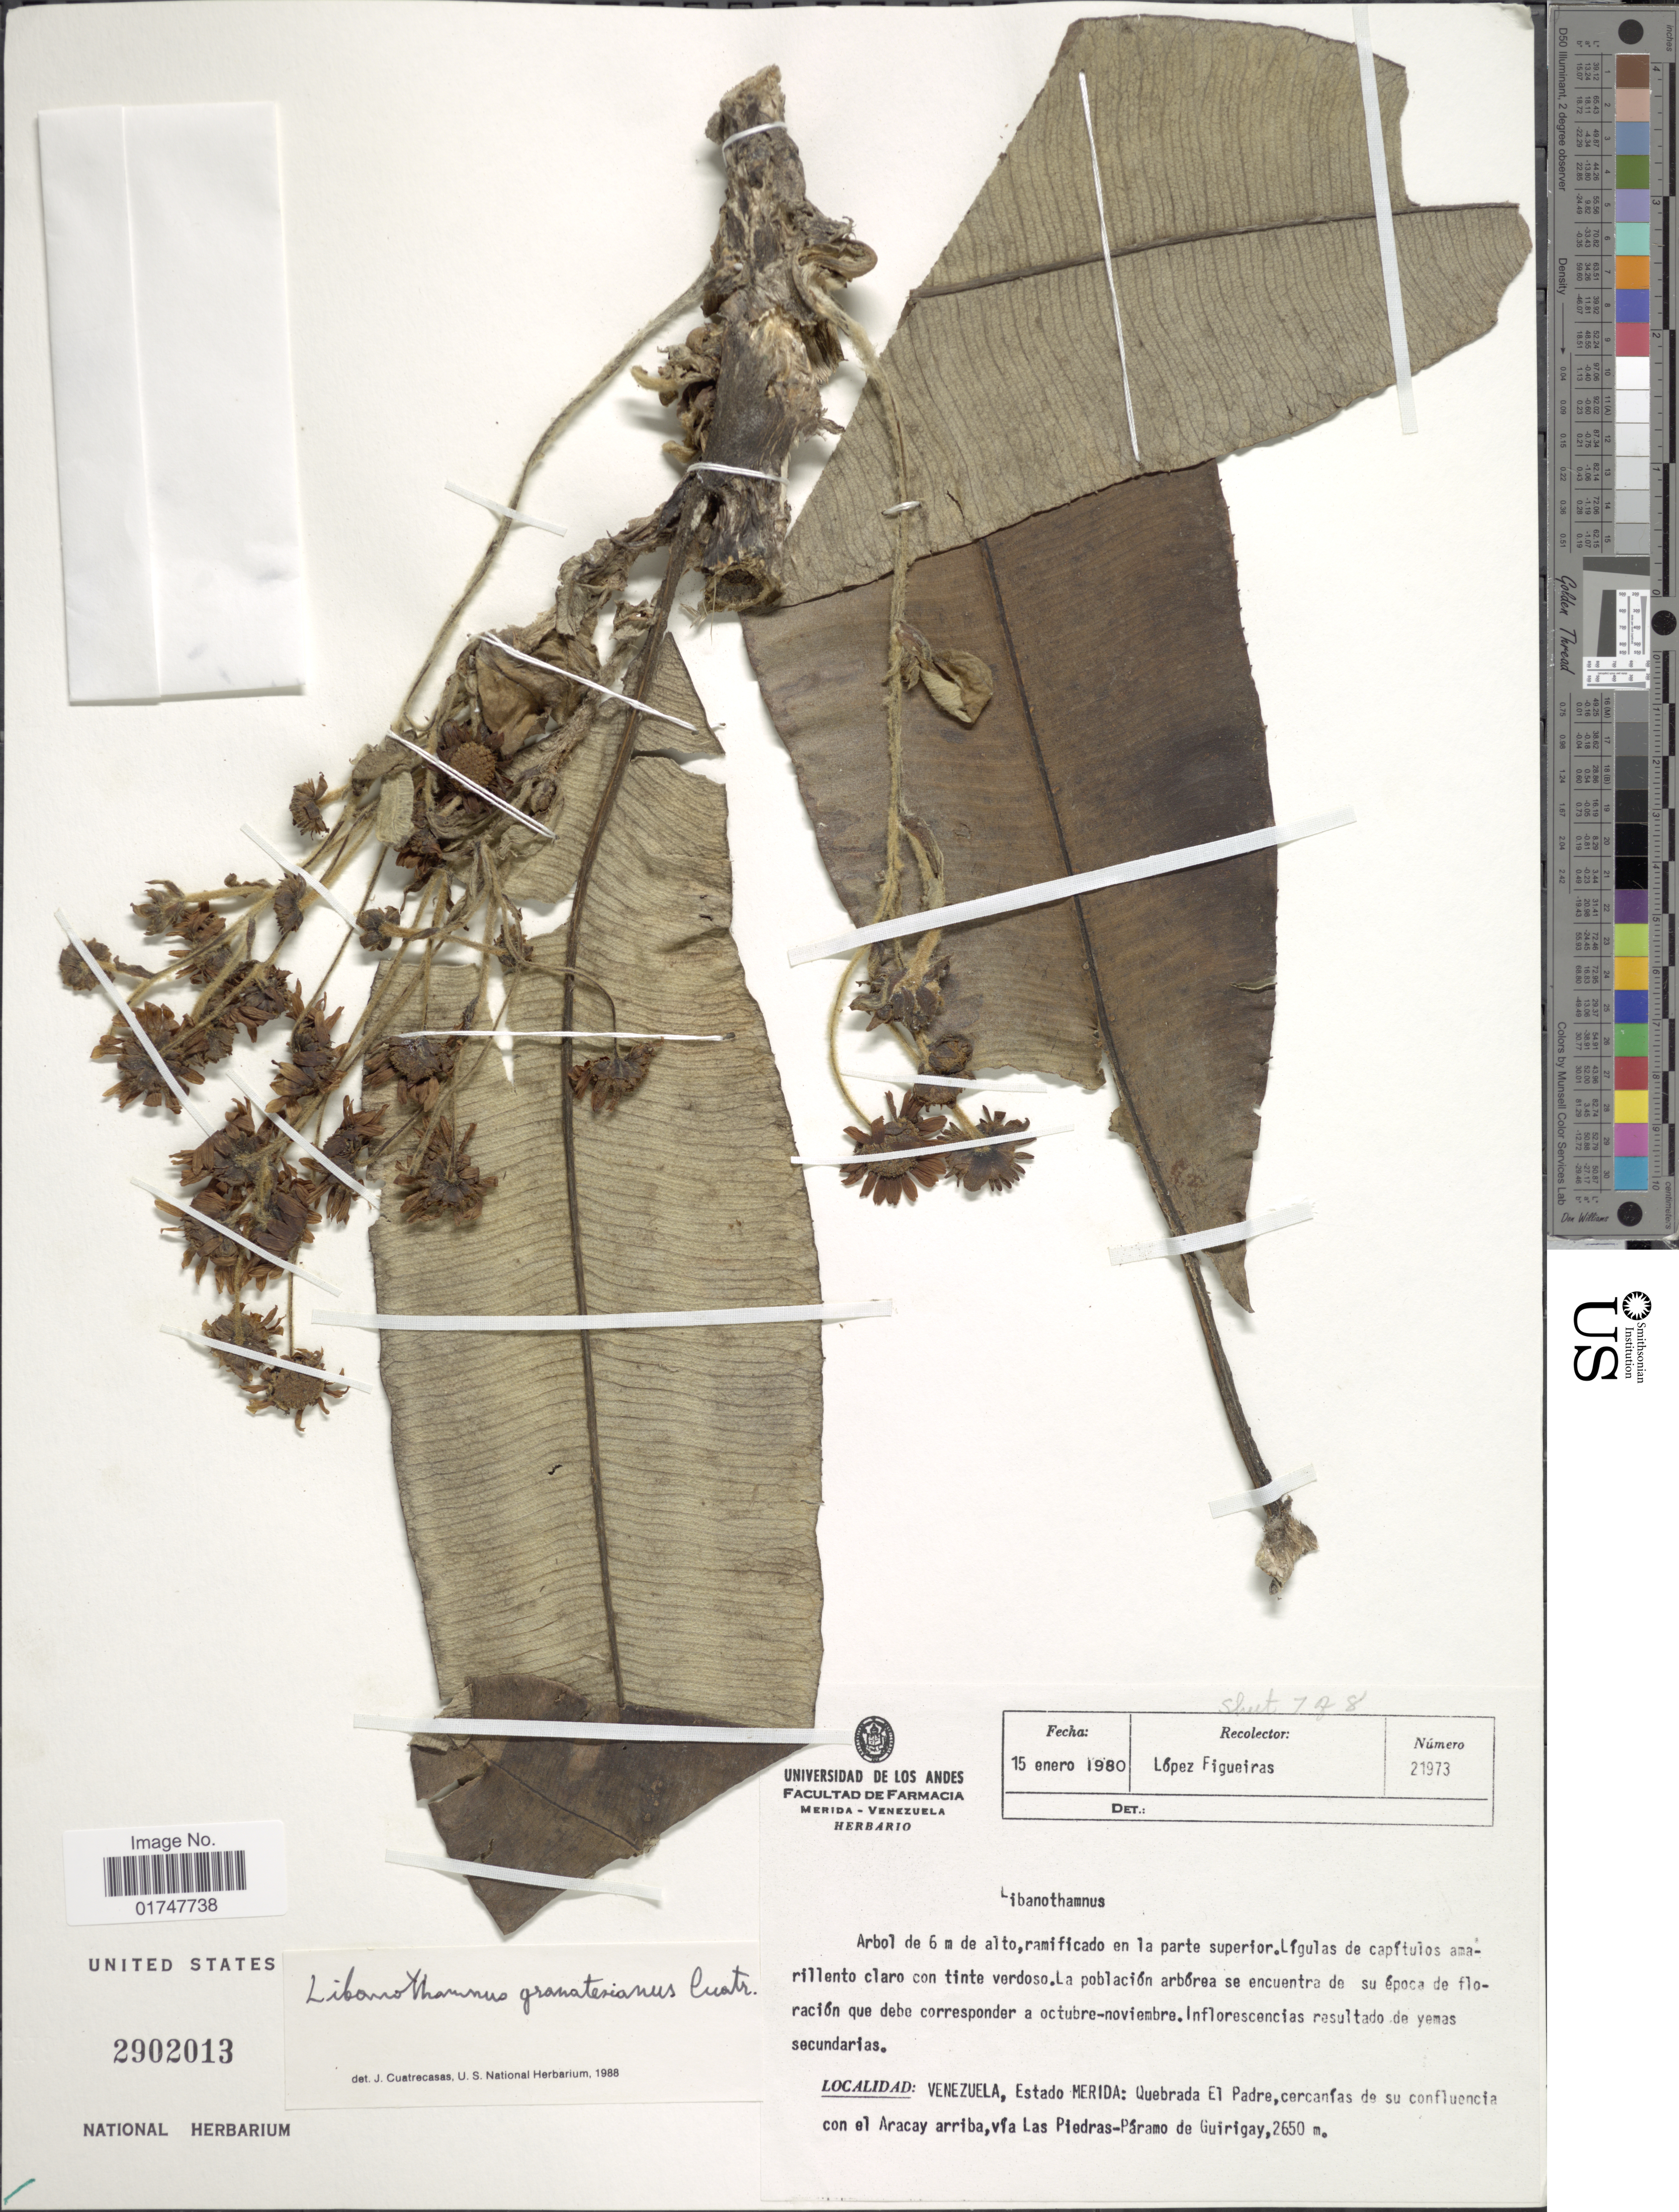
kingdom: Plantae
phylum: Tracheophyta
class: Magnoliopsida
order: Asterales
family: Asteraceae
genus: Libanothamnus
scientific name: Libanothamnus banksiaefolius subsp. granatesianus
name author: (Cuatrec.) Cuatrec.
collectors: F. López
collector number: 21973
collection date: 1980-01-15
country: Venezuela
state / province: Mérida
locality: Quebrada El Padre, cercanías de su confluencia con el Aracay Arriba, vía Las Piedras-Páramo de Guirigay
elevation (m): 2650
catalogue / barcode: US 2902013